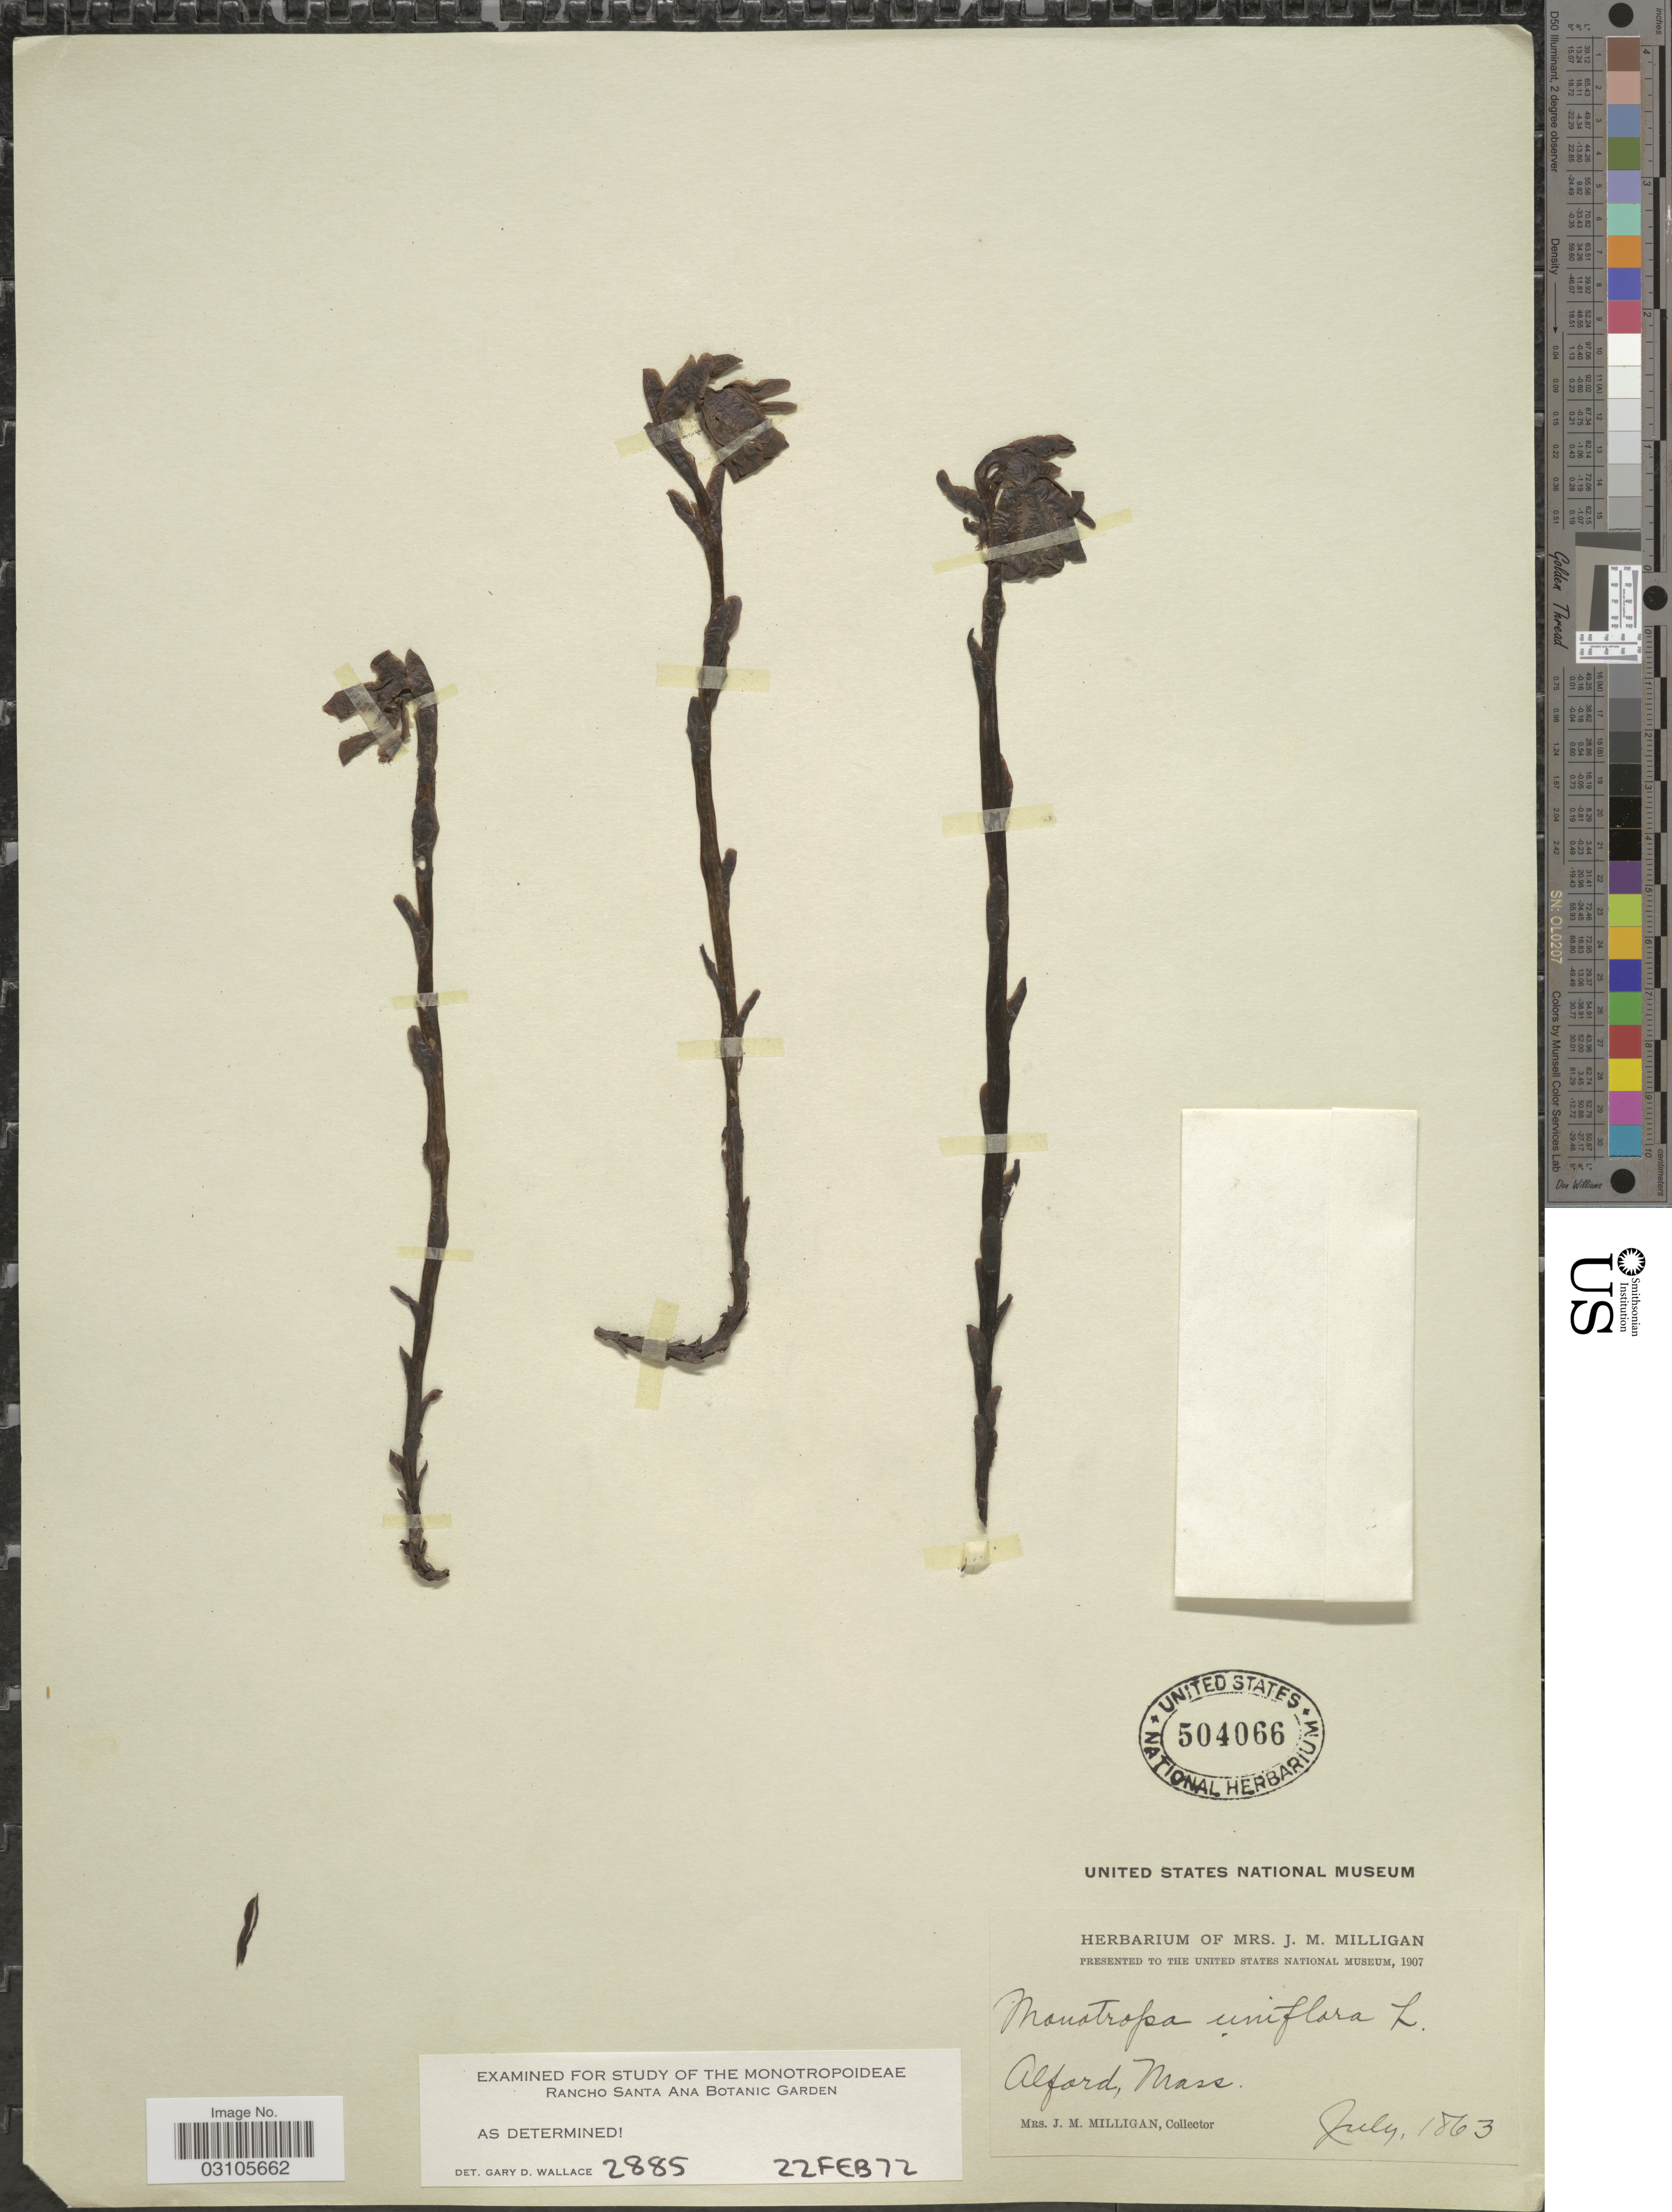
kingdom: Plantae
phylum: Tracheophyta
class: Magnoliopsida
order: Ericales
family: Ericaceae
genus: Monotropa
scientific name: Monotropa uniflora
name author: L.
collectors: J. Milligan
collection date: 1863-07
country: United States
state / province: Massachusetts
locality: Alford.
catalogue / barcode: US 504066